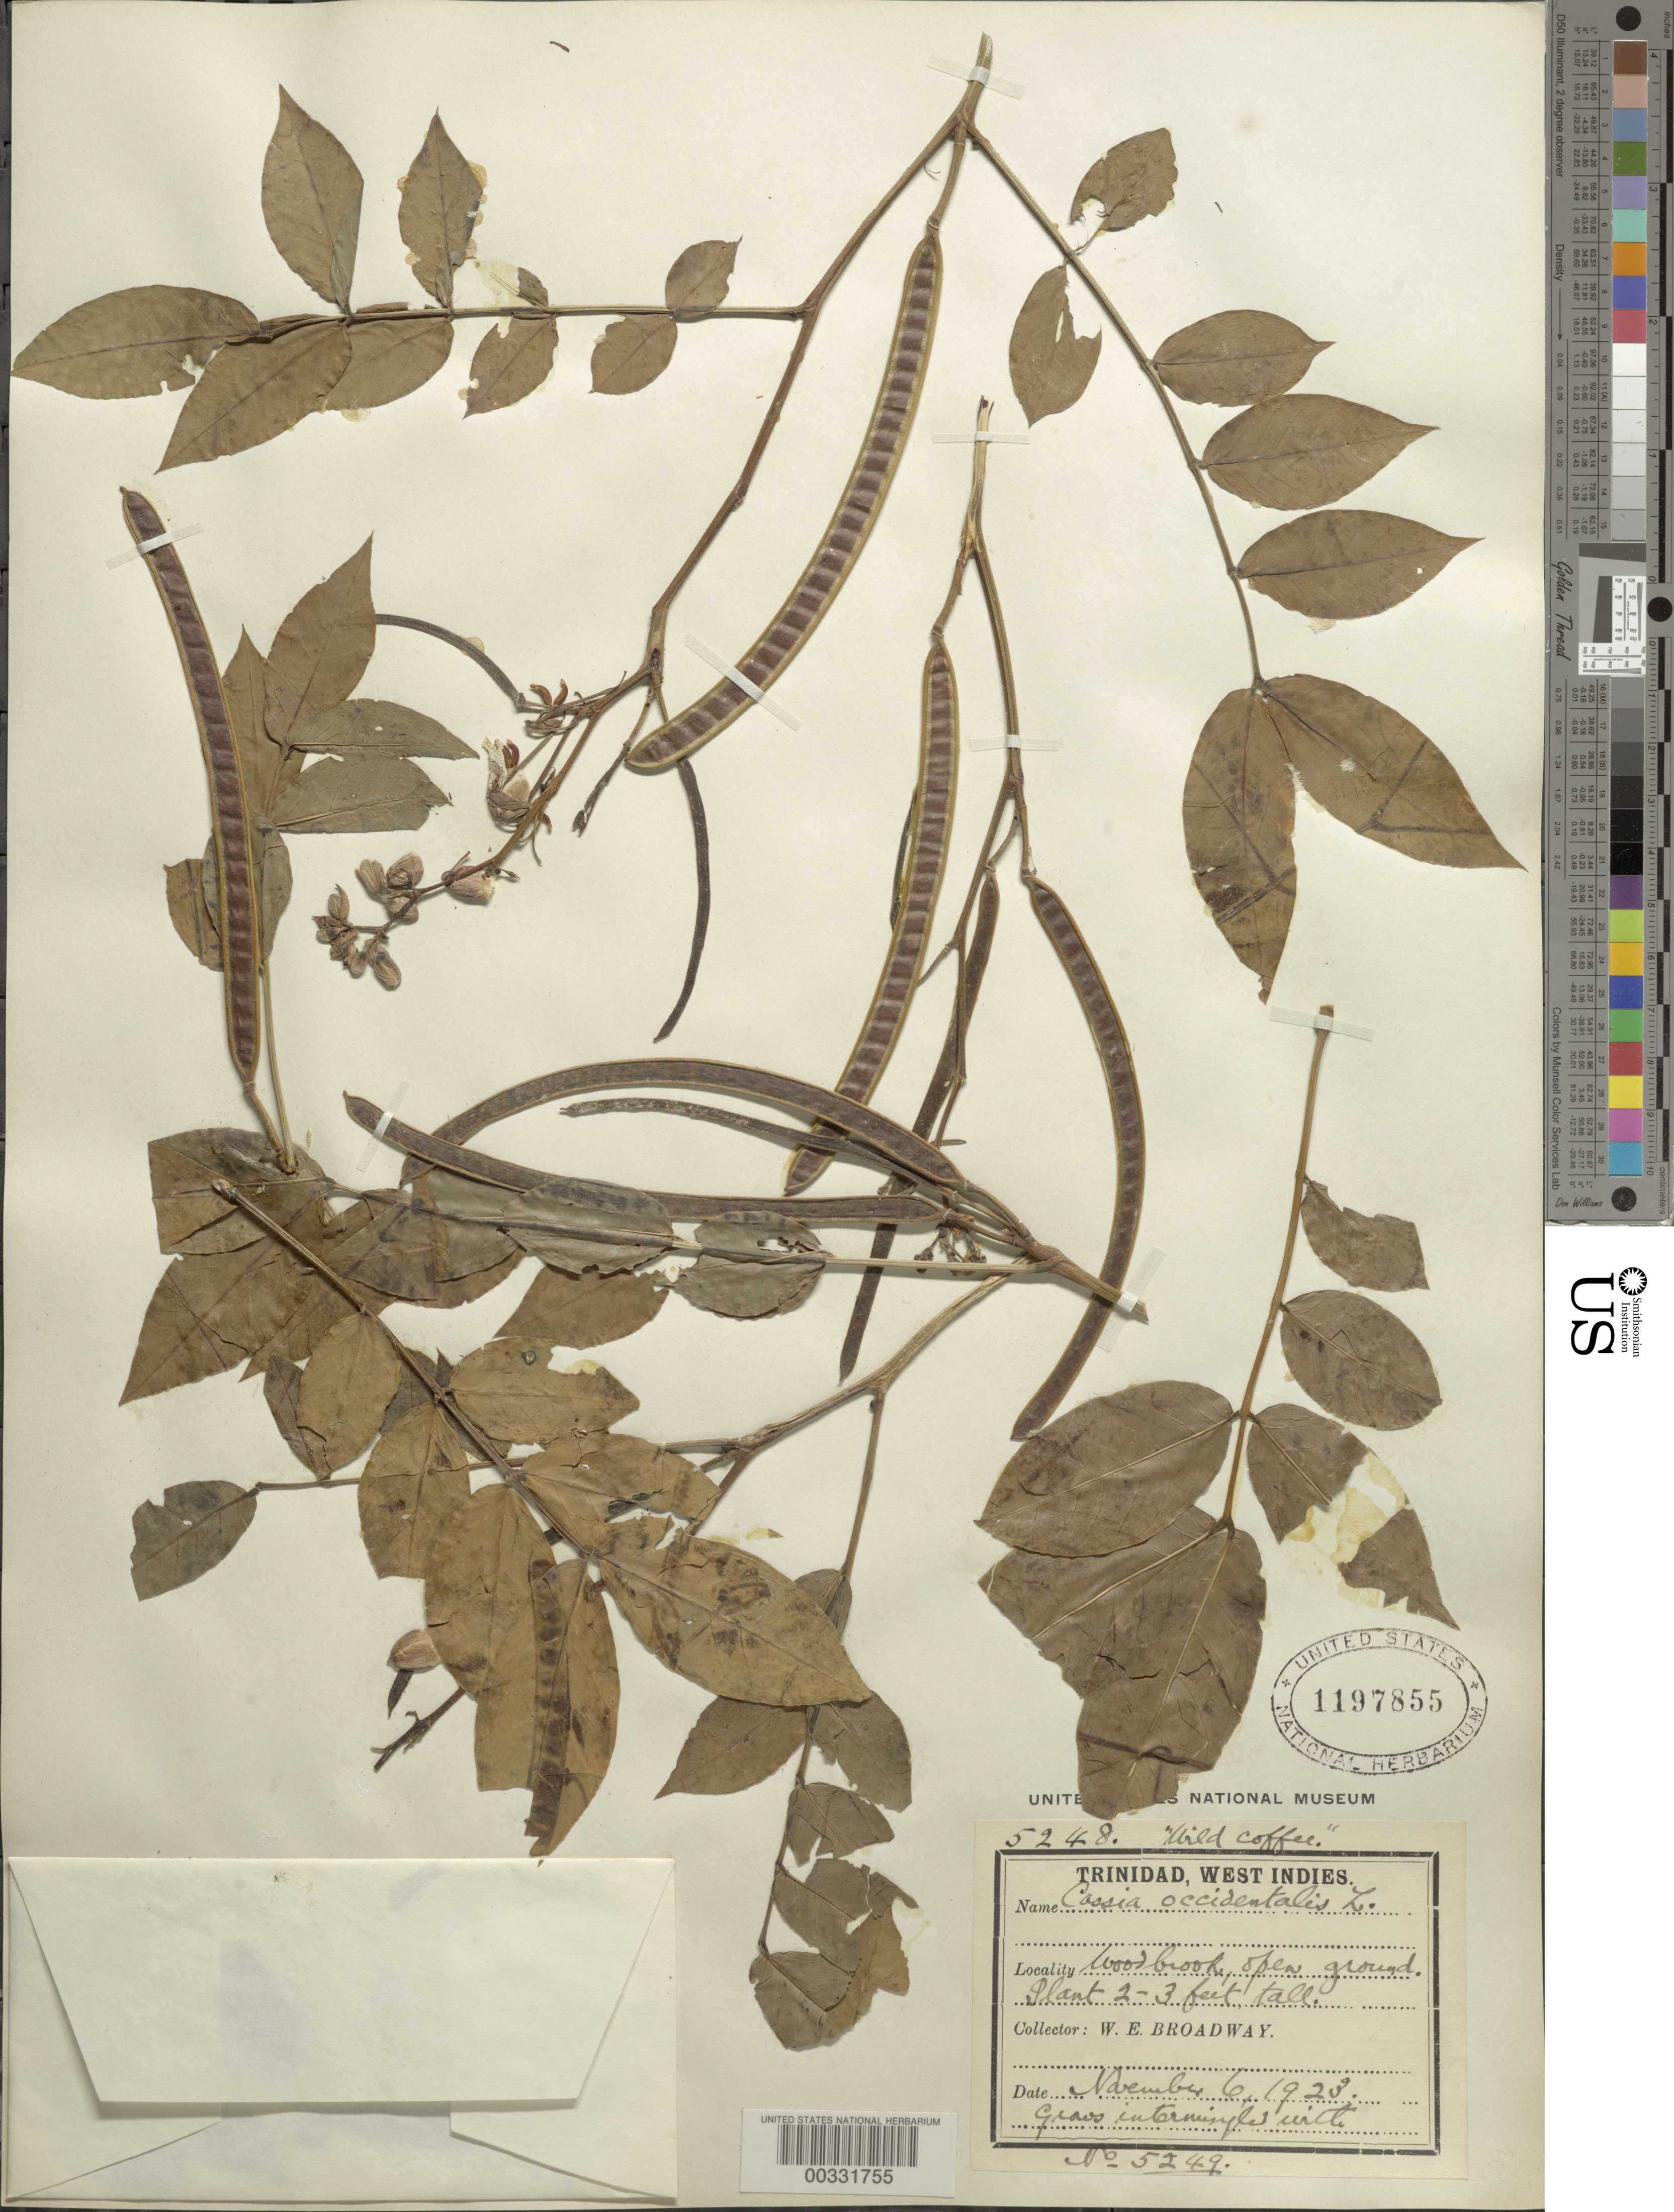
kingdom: Plantae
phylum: Tracheophyta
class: Magnoliopsida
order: Fabales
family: Fabaceae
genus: Senna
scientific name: Senna occidentalis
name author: (L.) Link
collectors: W. E. Broadway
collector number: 5248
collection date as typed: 06 Nov 1923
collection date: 1923-11-06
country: Trinidad and Tobago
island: Trinidad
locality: Woodbrook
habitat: Open ground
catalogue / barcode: US 1197855